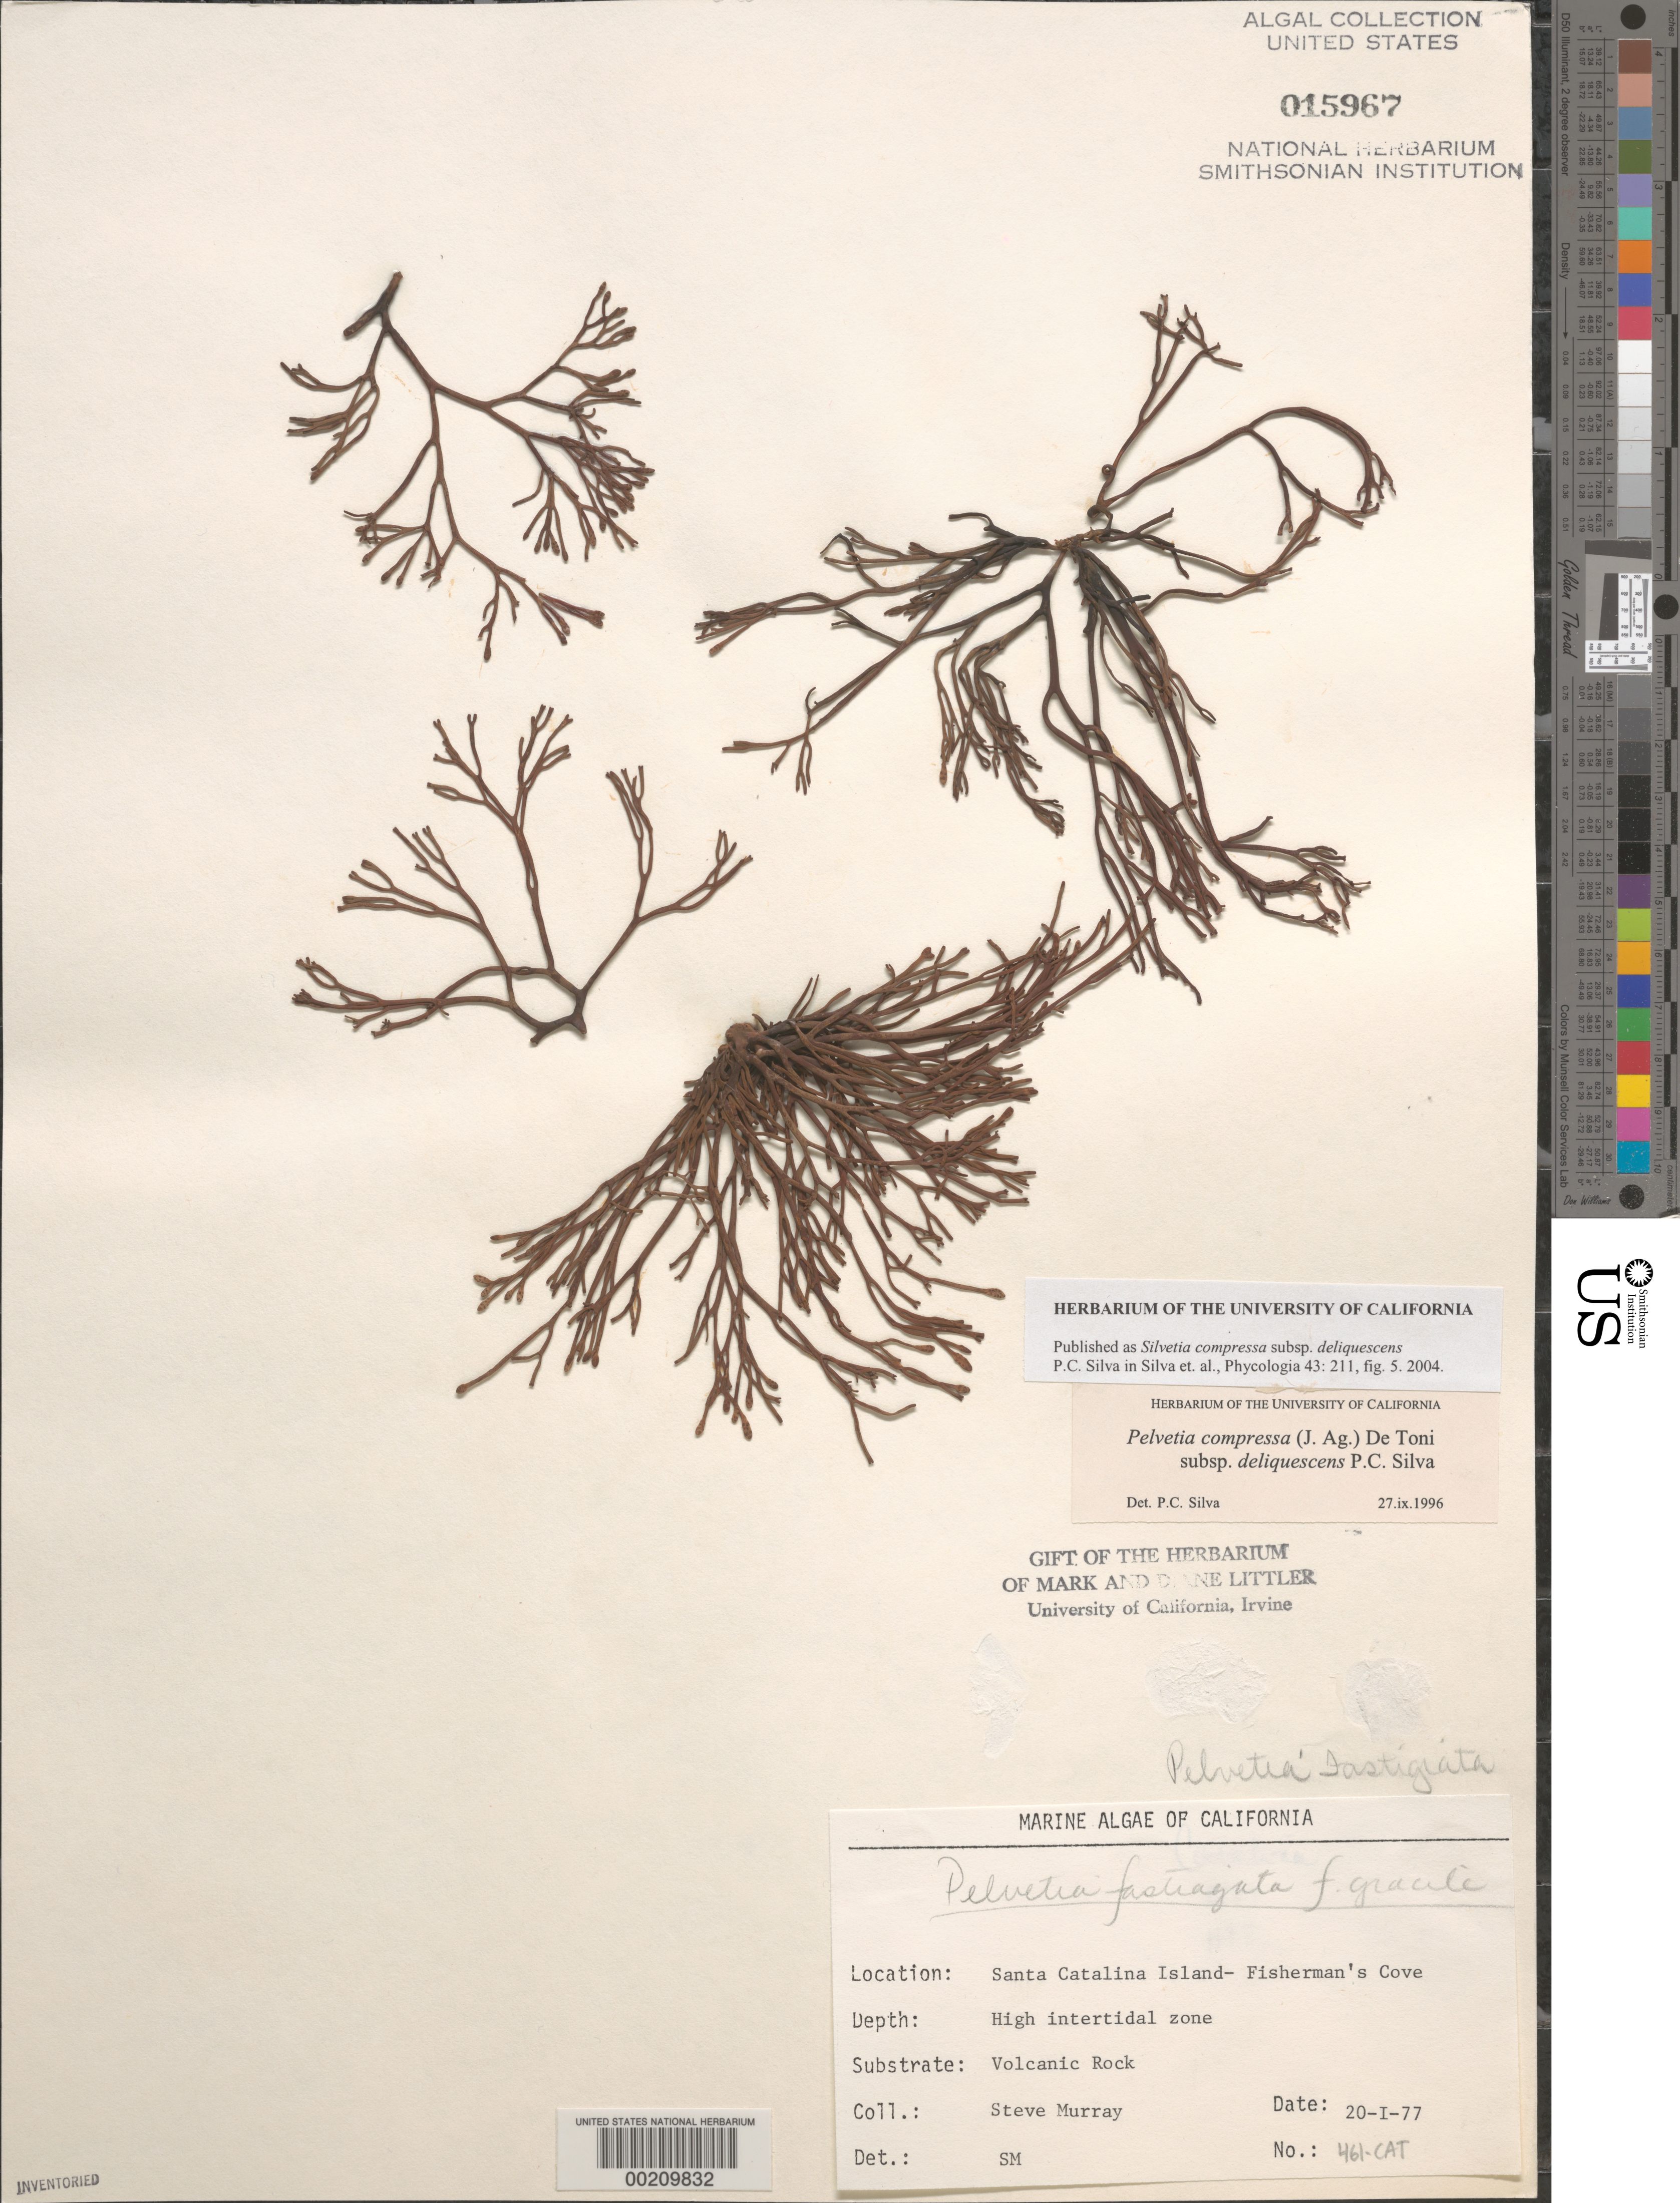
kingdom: Chromista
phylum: Ochrophyta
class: Phaeophyceae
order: Fucales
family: Fucaceae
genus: Silvetia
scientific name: Silvetia compressa subsp. deliquescens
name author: P.C. Silva in P.C. Silva et al.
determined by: Silva, P. C.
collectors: S. N. Murray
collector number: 461-CAT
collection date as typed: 20 Jan 1977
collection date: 1977-01-20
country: United States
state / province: California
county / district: Los Angeles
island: Santa Catalina Island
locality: Fishermen Cove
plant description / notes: BLM-SOCALBIGHT Rocky Intertidal Survey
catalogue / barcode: US 15967